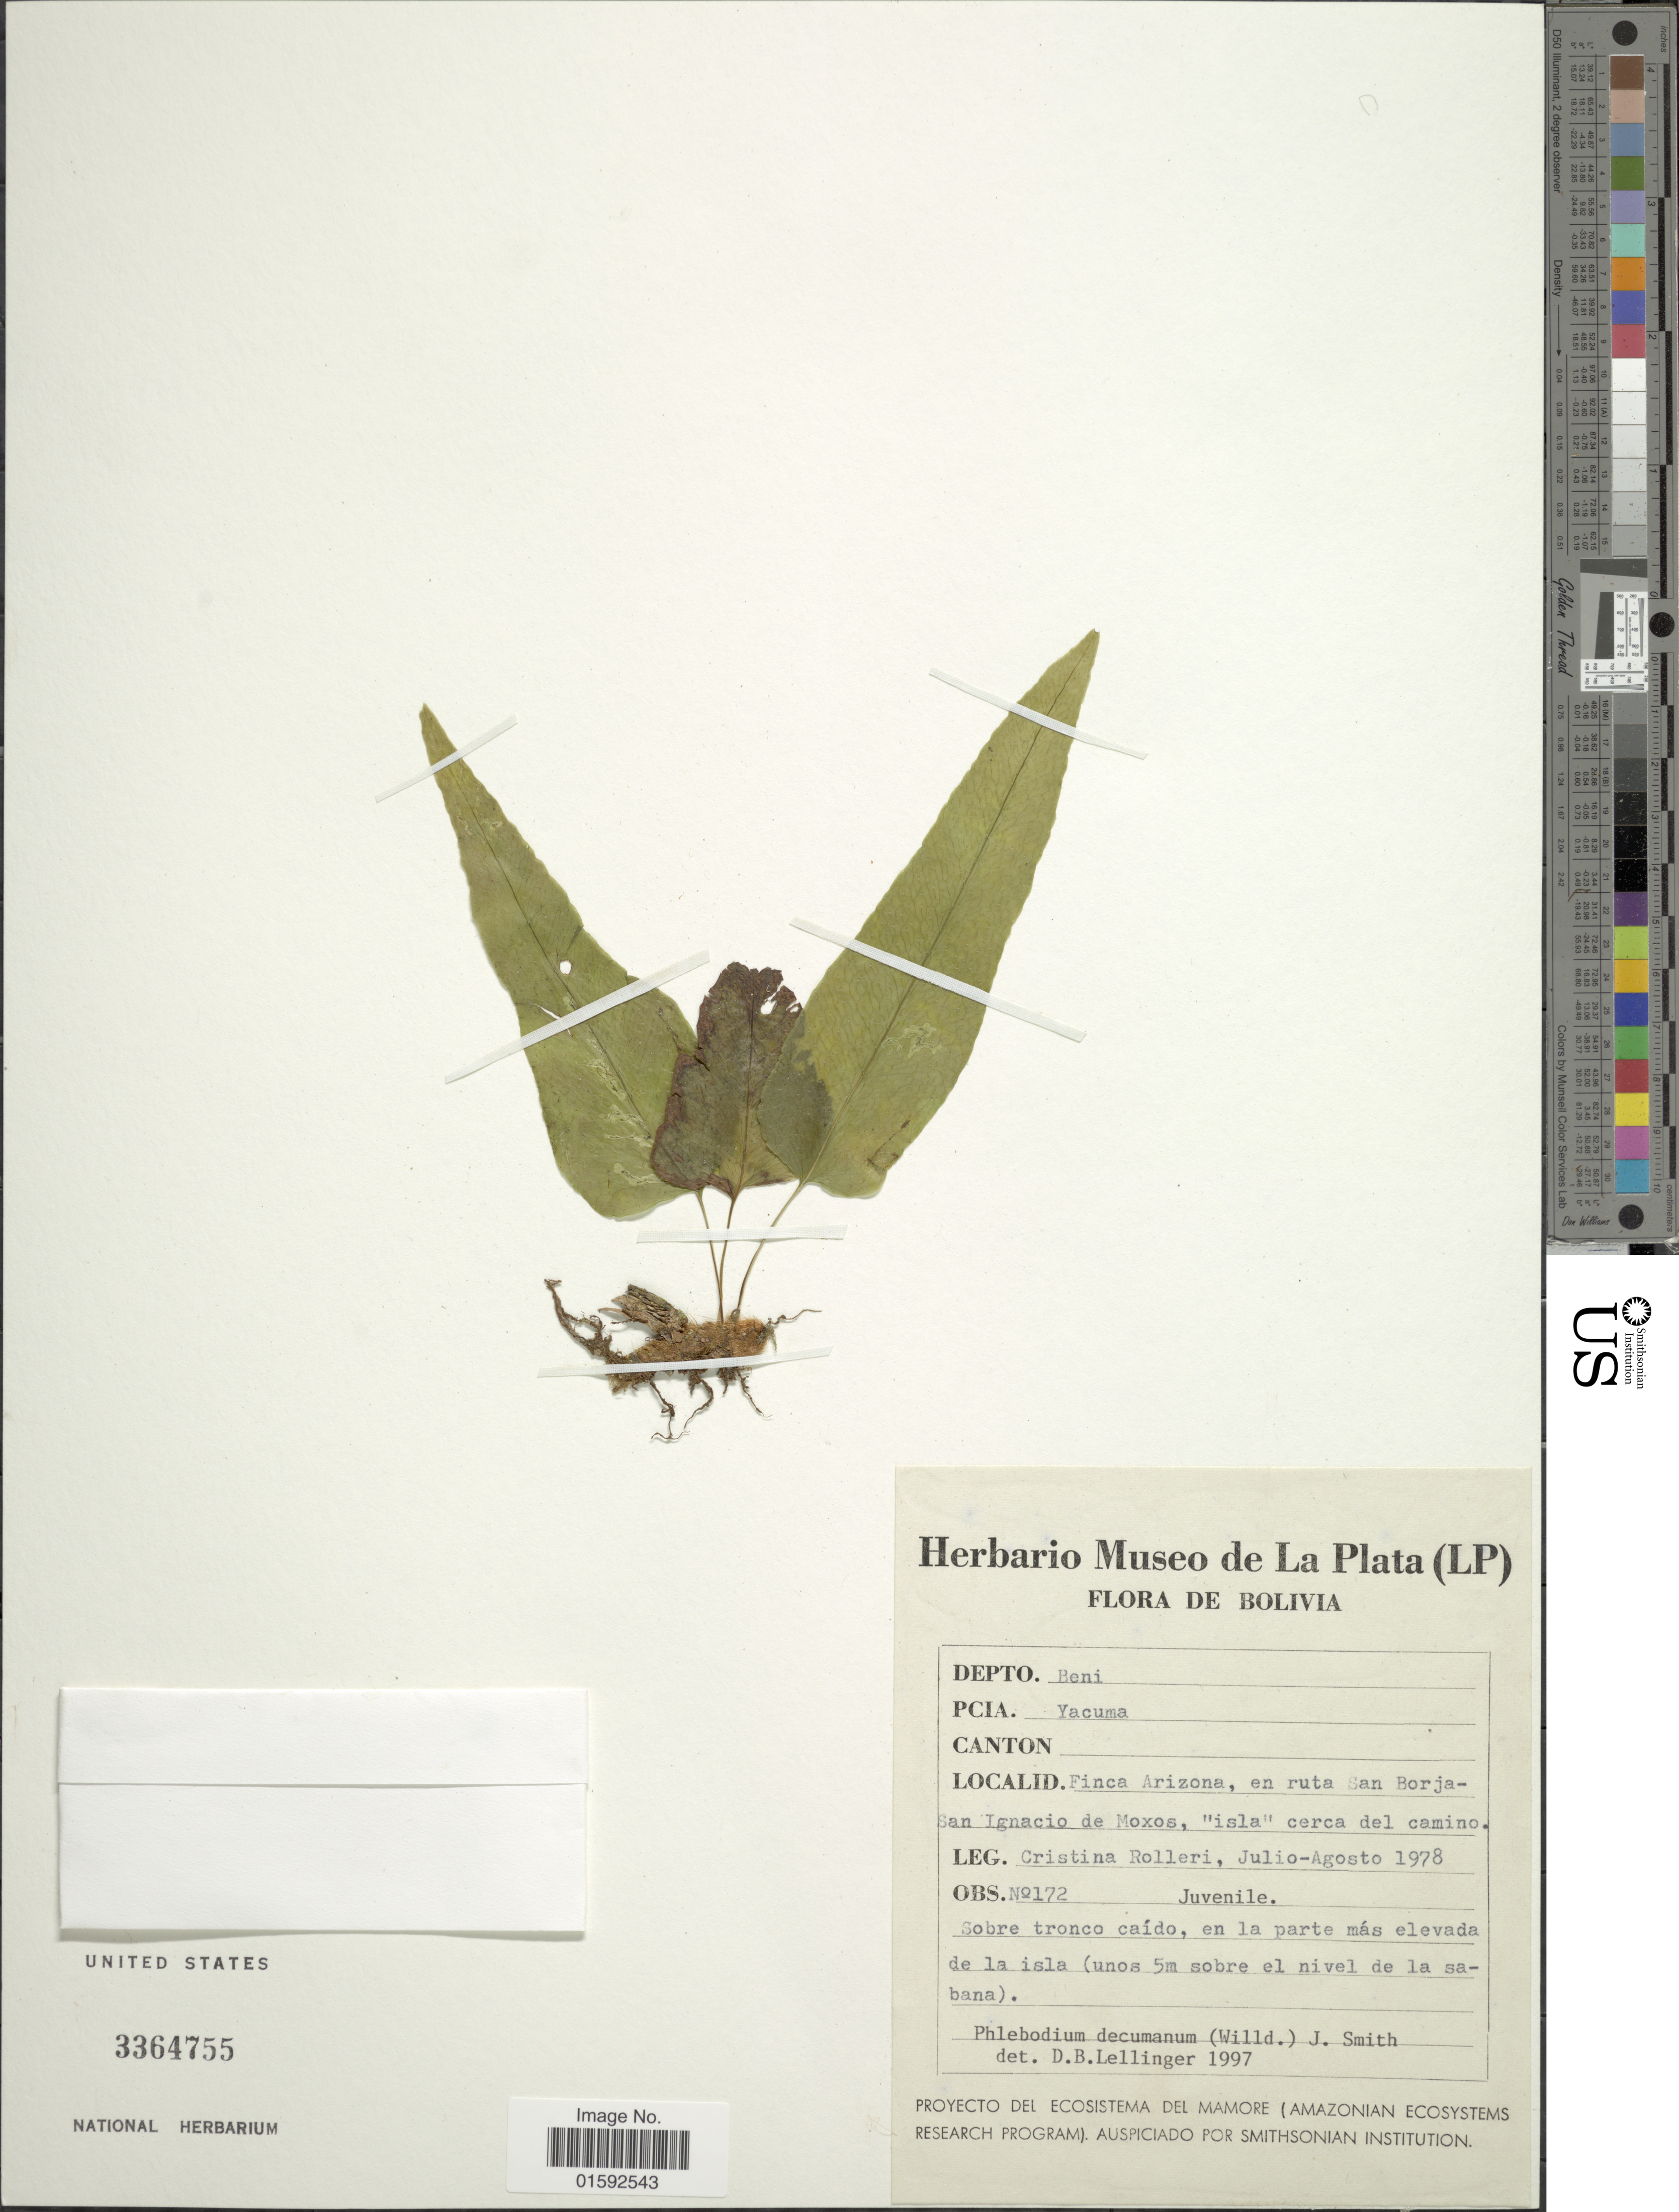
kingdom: Plantae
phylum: Tracheophyta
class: Polypodiopsida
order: Polypodiales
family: Polypodiaceae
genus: Phlebodium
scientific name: Phlebodium decumanum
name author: (Willd.) J. Sm.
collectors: C. Rolleri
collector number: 172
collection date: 1978-07/1978-08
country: Bolivia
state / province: Beni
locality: Bolivia, Depto. Beni, Pcia. Yacuma, Finca Arizona, en ruta aSan Borja-San Igancio de Moxos, Isla cerca del camino.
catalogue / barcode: US 3364755